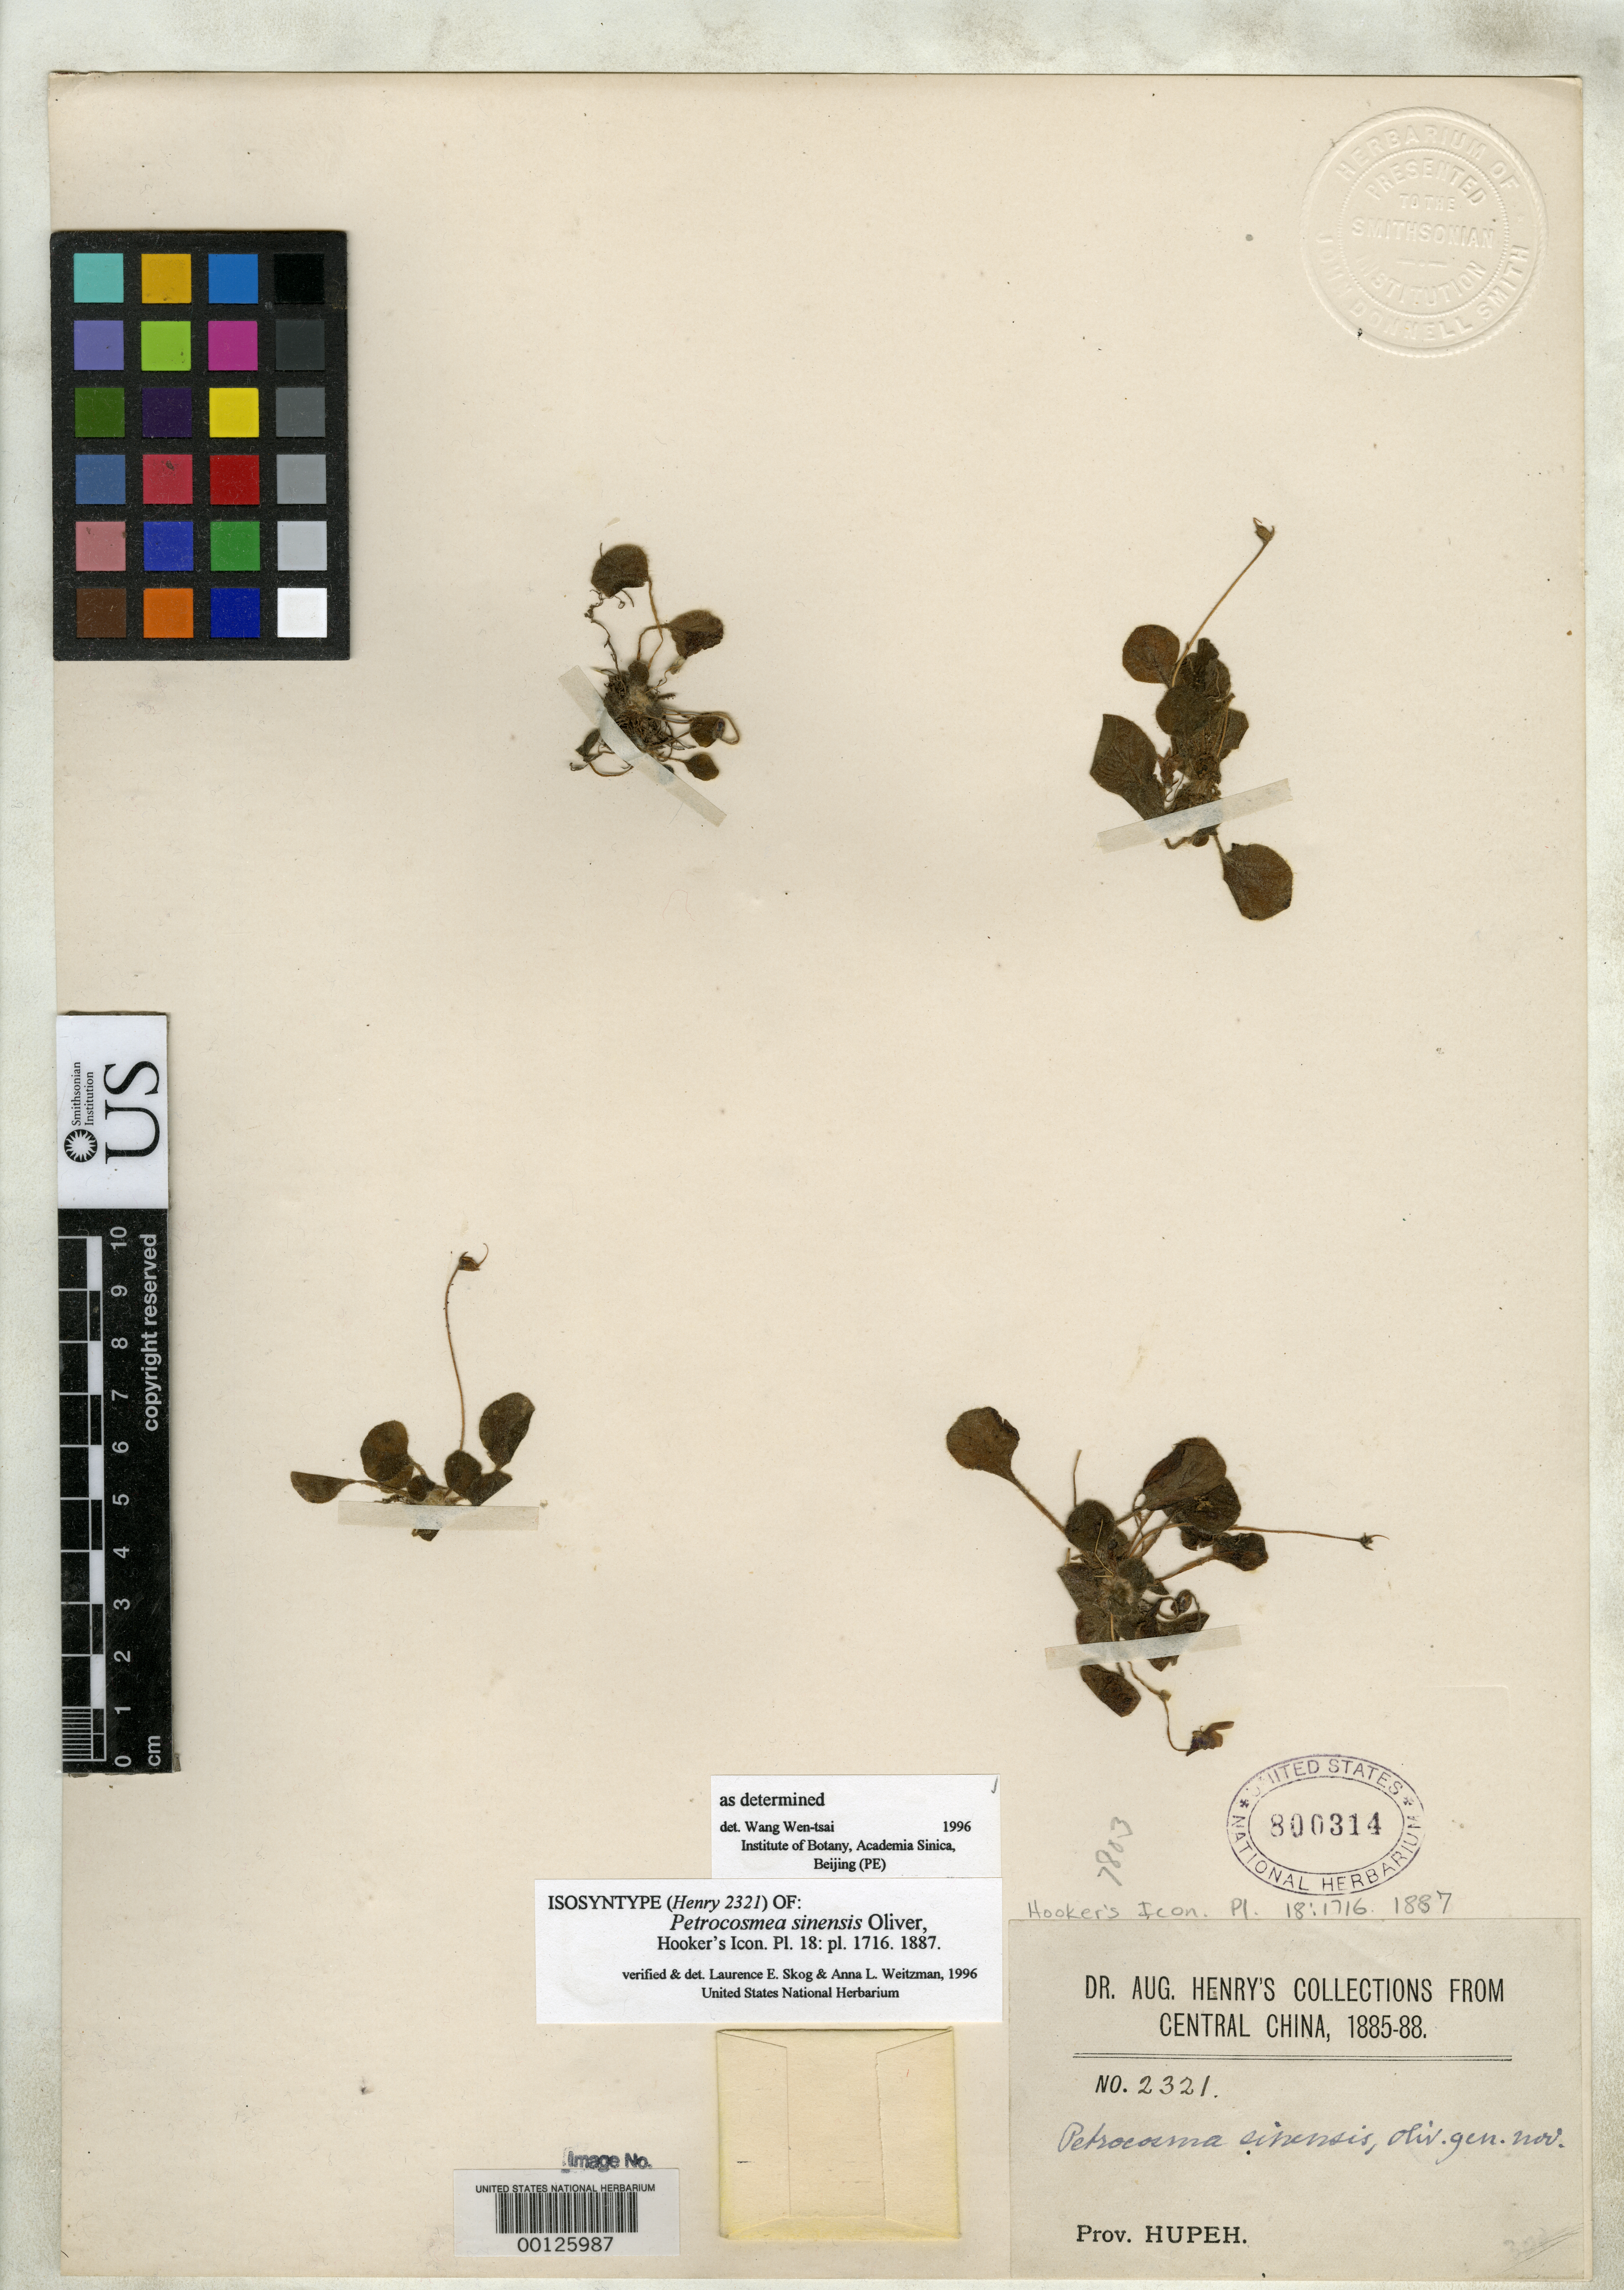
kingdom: Plantae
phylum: Tracheophyta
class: Magnoliopsida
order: Lamiales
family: Gesneriaceae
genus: Petrocosmea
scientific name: Petrocosmea sinensis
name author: Oliv.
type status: Isosyntype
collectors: A. Henry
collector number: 2321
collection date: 1885/1888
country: China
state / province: Hubei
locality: Central China. Prov. Hupeh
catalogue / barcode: US 800314